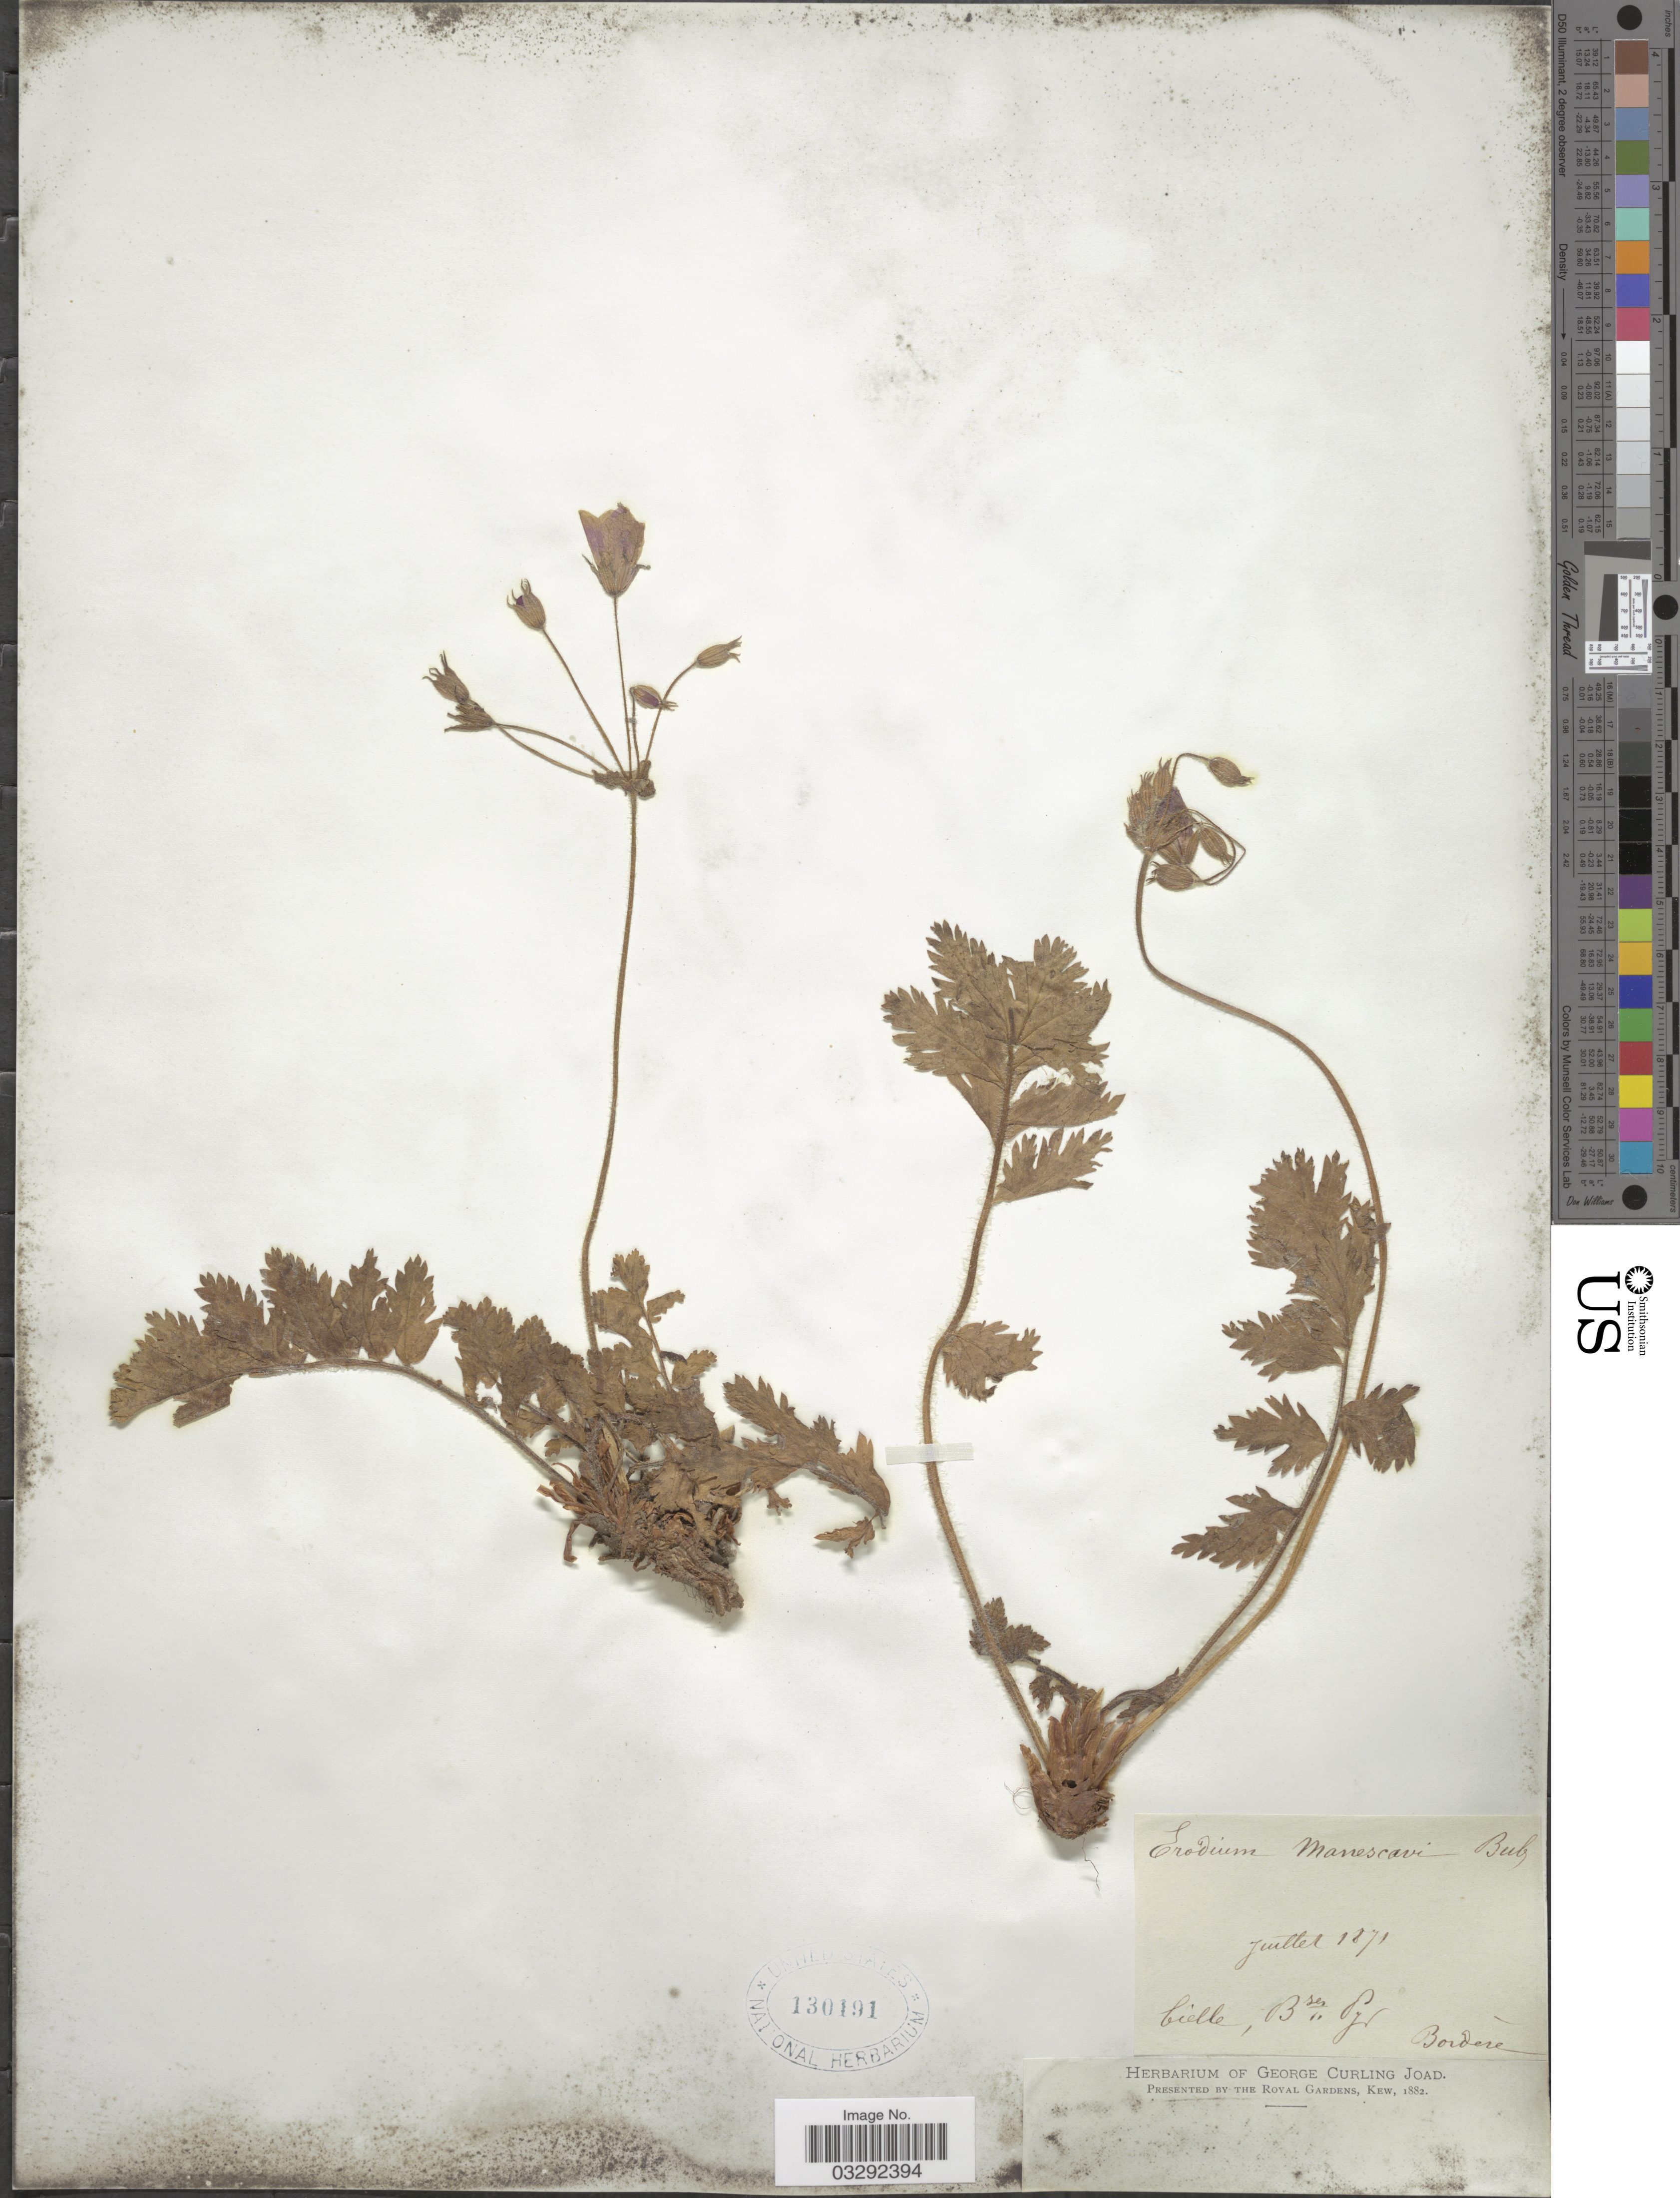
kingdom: Plantae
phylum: Tracheophyta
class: Magnoliopsida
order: Geraniales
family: Geraniaceae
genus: Erodium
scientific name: Erodium manescavi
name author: Coss.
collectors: -. Bordère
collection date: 1871-07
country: France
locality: Bielle, Bses Pyr.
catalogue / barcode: US 130191